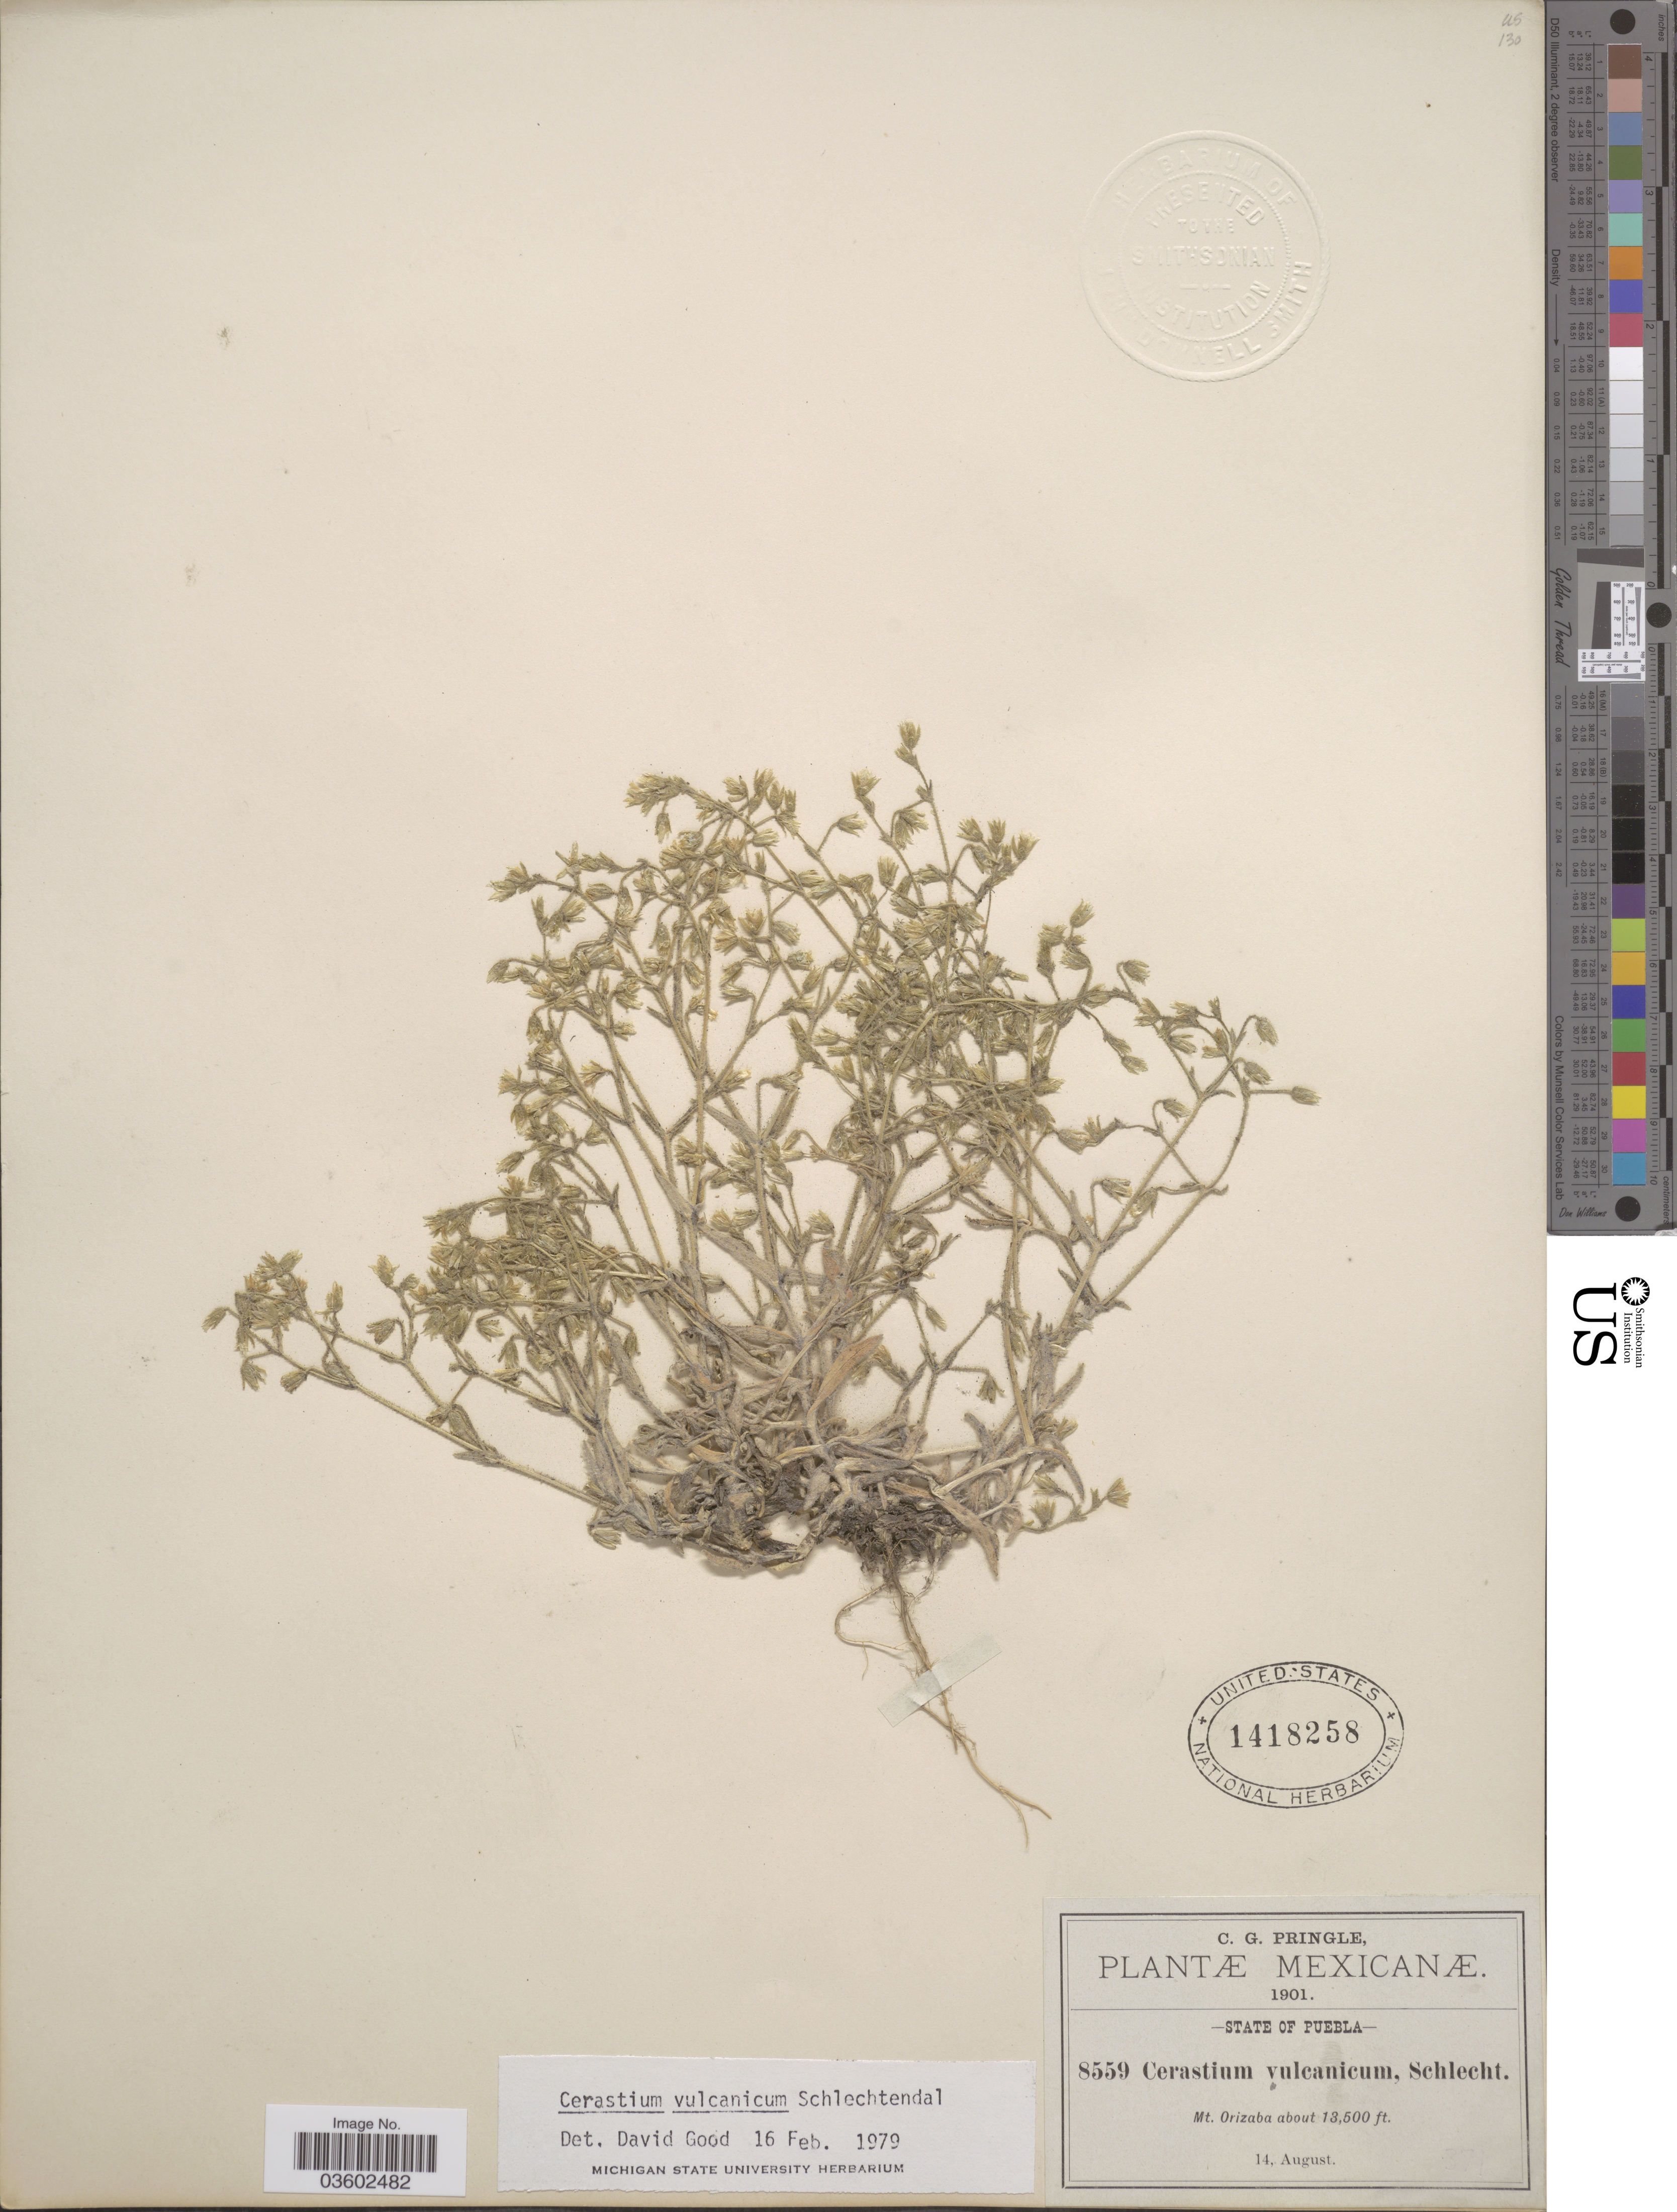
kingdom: Plantae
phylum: Tracheophyta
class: Magnoliopsida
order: Caryophyllales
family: Caryophyllaceae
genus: Cerastium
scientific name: Cerastium vulcanicum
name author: Schltdl.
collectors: C. G. Pringle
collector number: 8559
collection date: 1901-08-14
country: Mexico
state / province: Puebla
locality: Mt. Orizaba.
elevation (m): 4115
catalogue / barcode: US 1418258